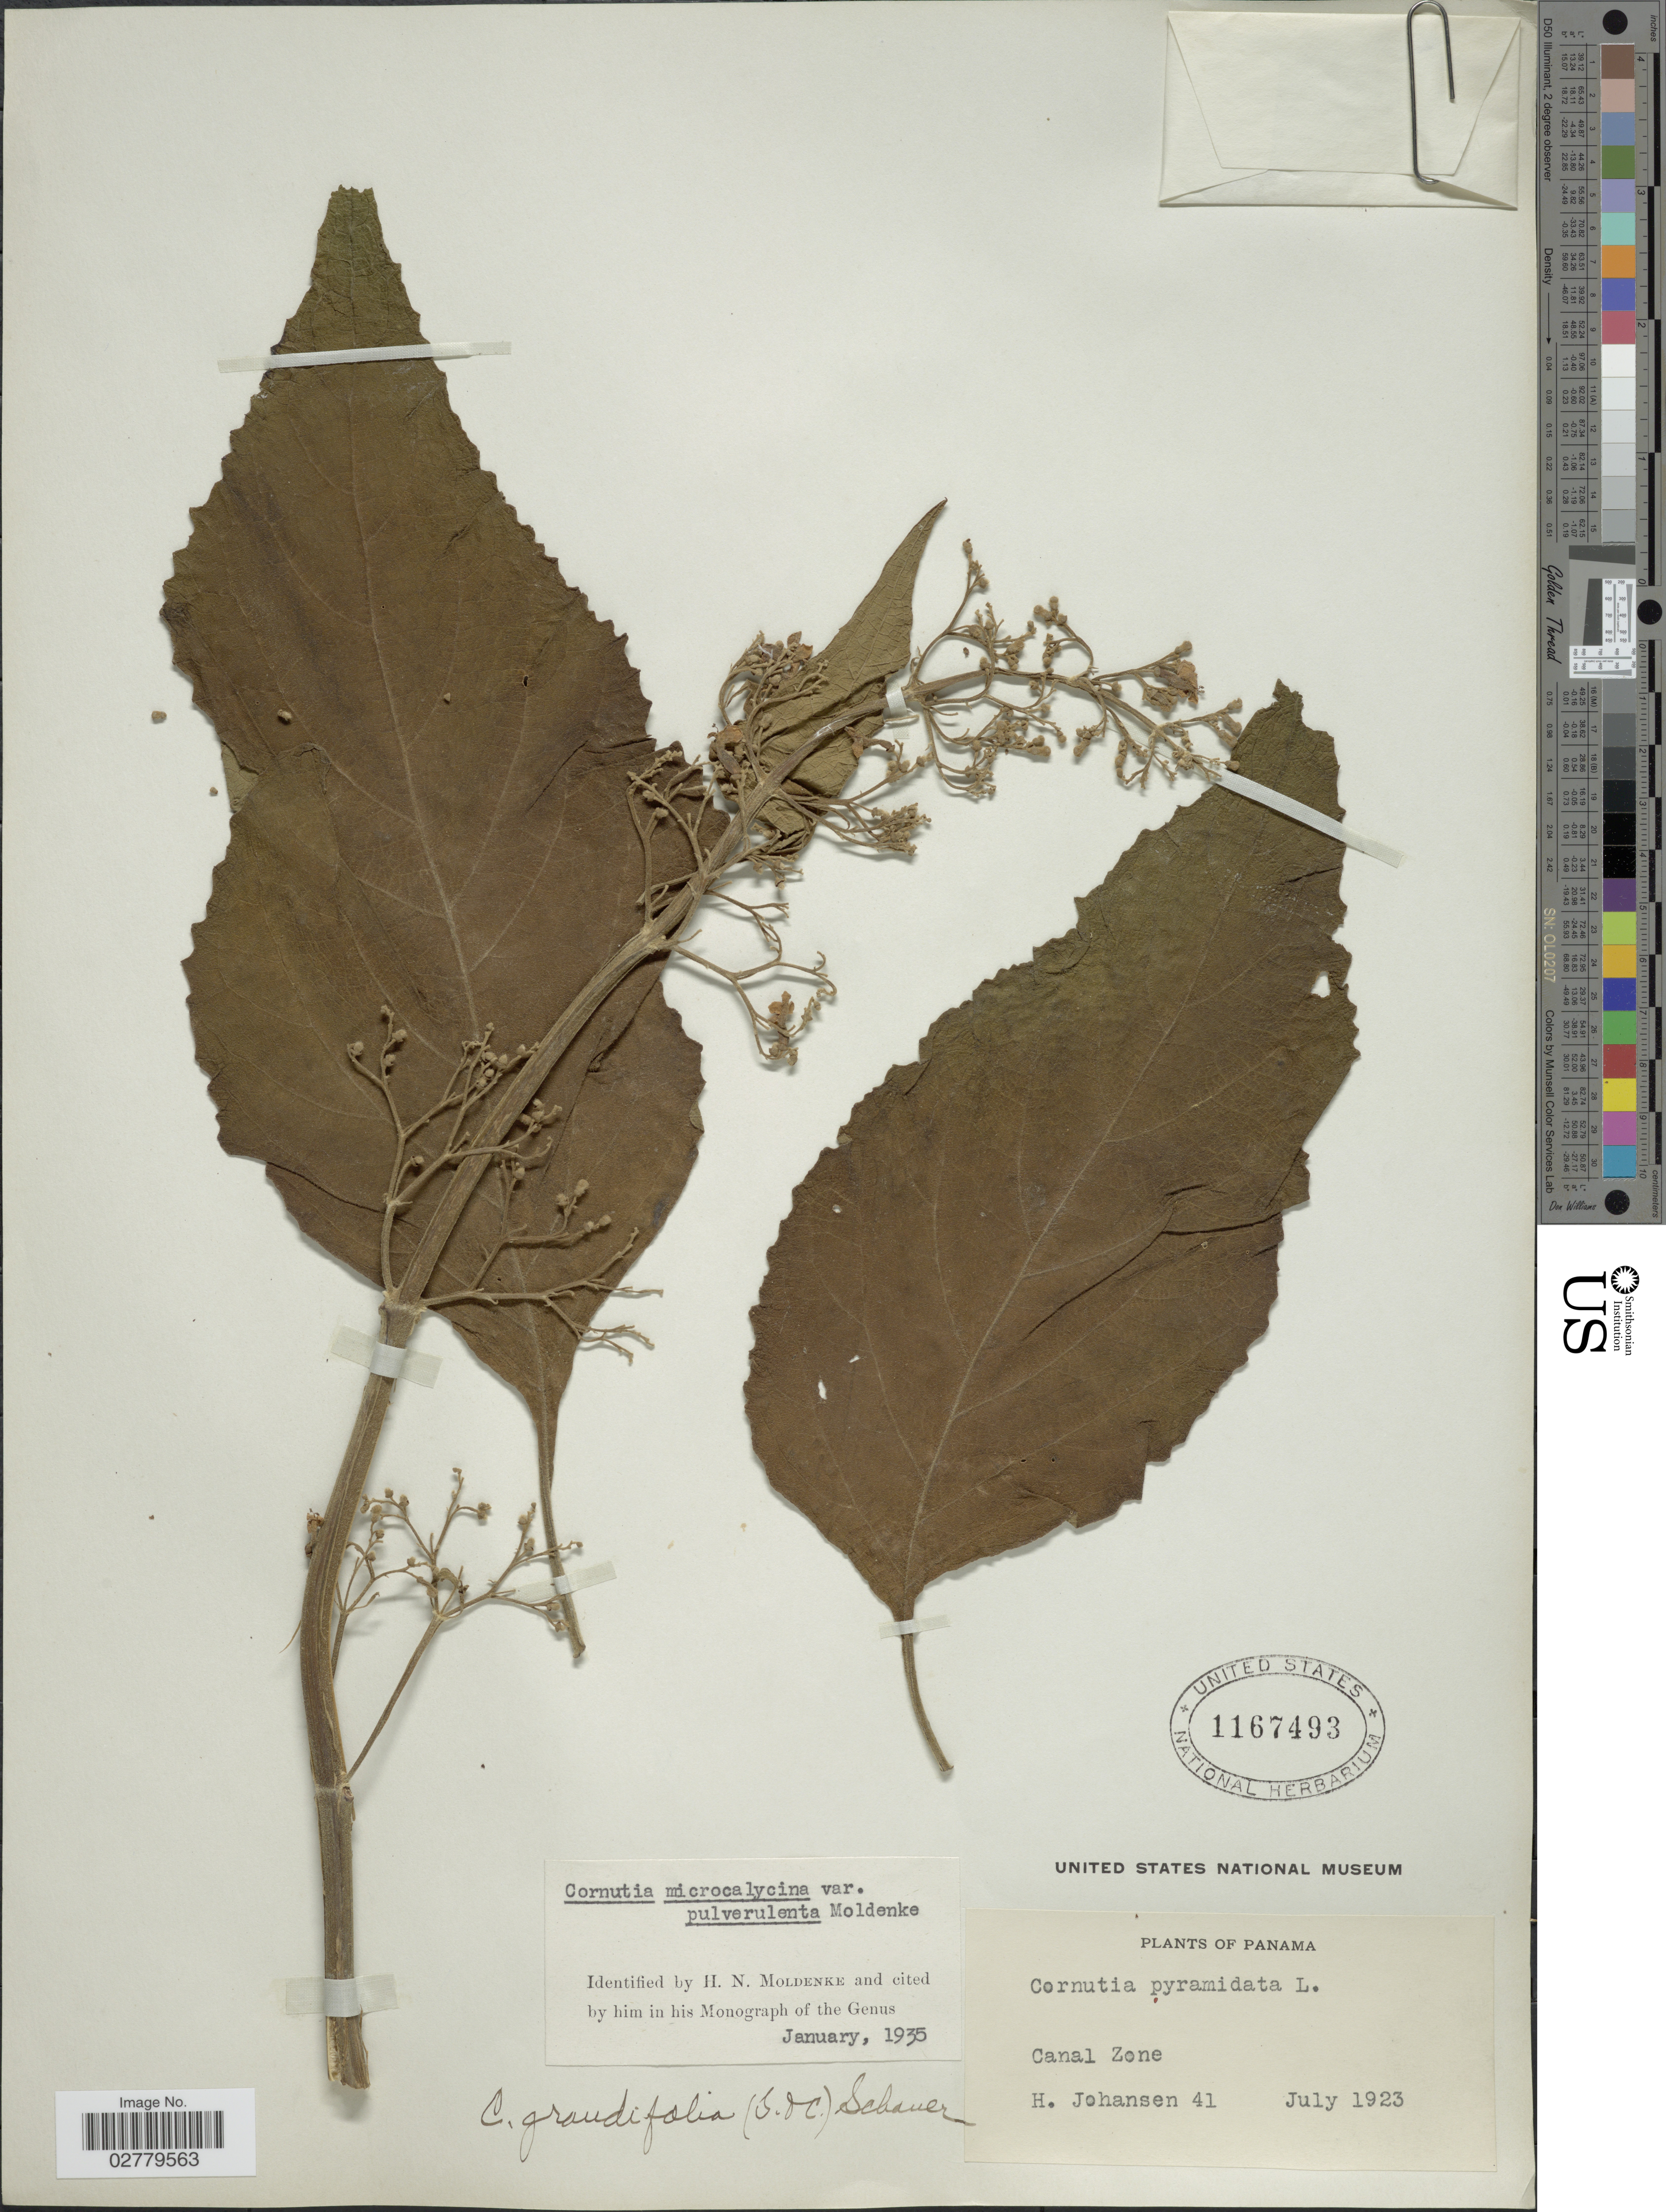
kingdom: Plantae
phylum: Tracheophyta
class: Magnoliopsida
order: Lamiales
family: Lamiaceae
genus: Cornutia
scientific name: Cornutia microcalycina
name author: Pav. ex Moldenke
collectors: H. Johansen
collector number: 41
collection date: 1923-07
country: Panama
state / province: Colón / Panamá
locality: Canal Zone.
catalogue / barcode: US 1167493